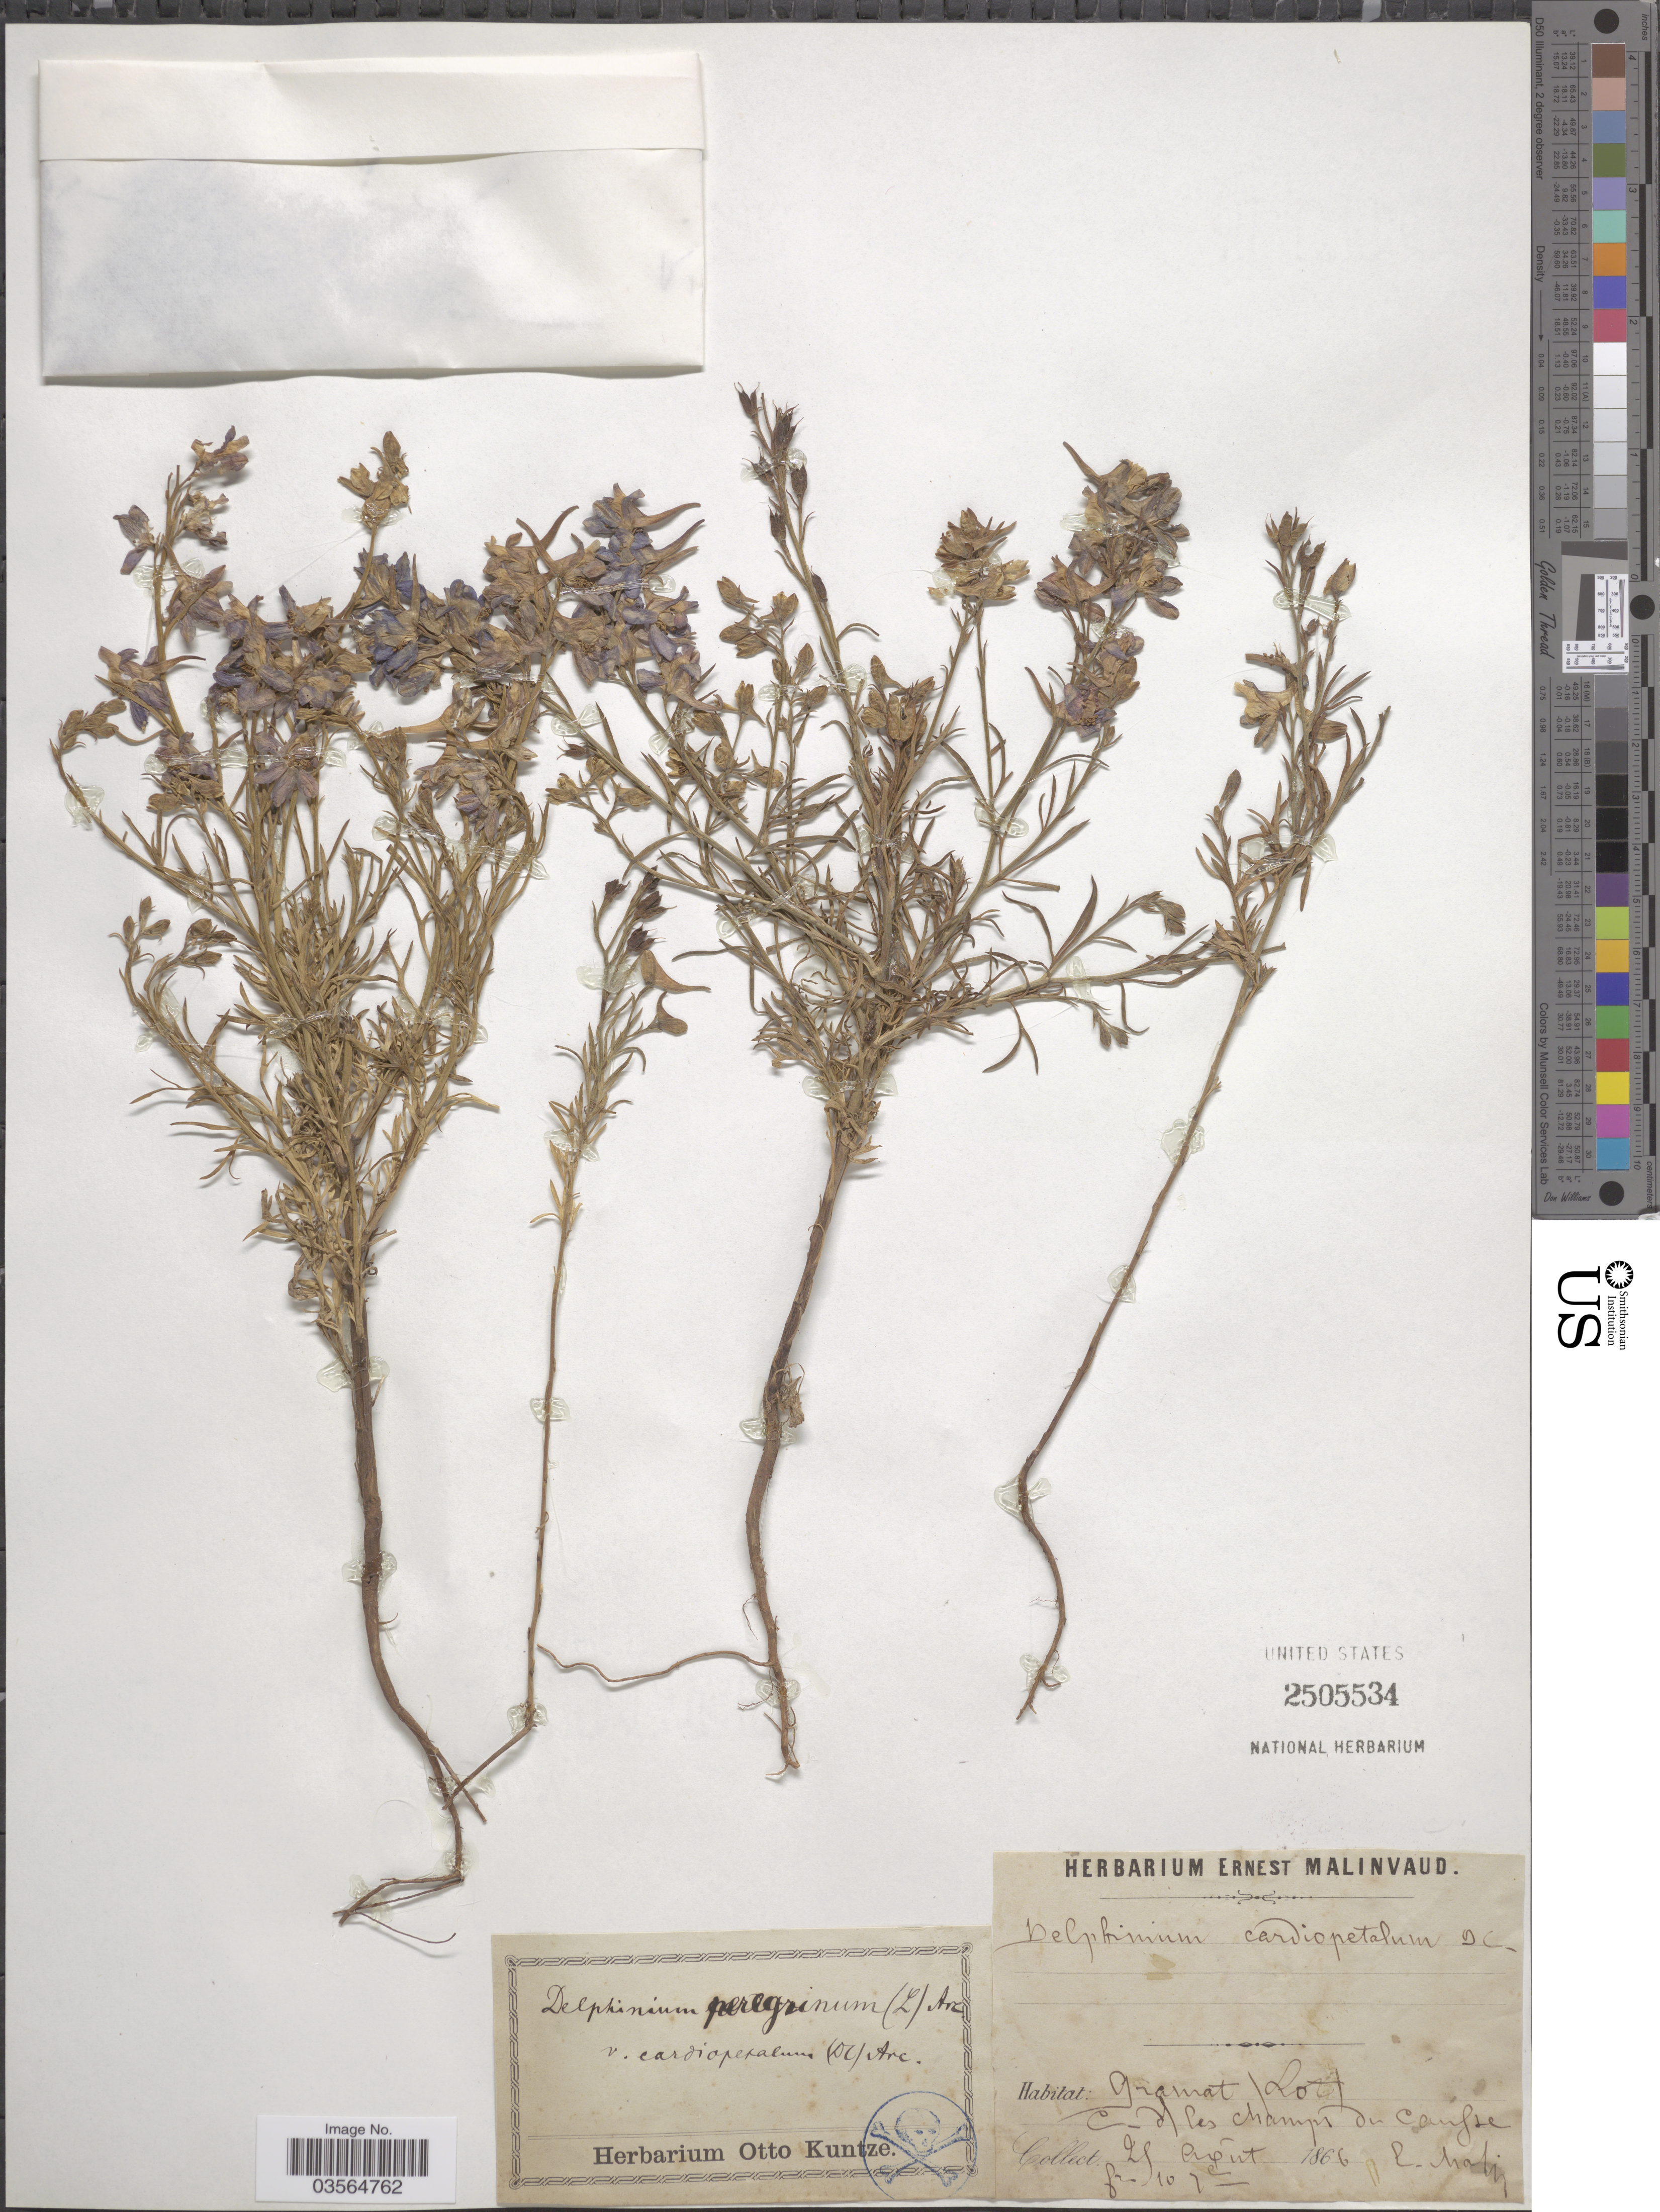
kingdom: Plantae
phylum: Tracheophyta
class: Magnoliopsida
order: Ranunculales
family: Ranunculaceae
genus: Delphinium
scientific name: Delphinium verdunense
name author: Balb.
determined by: Du Pasquier, P.-E.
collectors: E. Malinvaud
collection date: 1866-08-29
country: France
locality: Gramat (Lot). C.H les champs du caufse. [interpreted]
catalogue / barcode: US 2505534